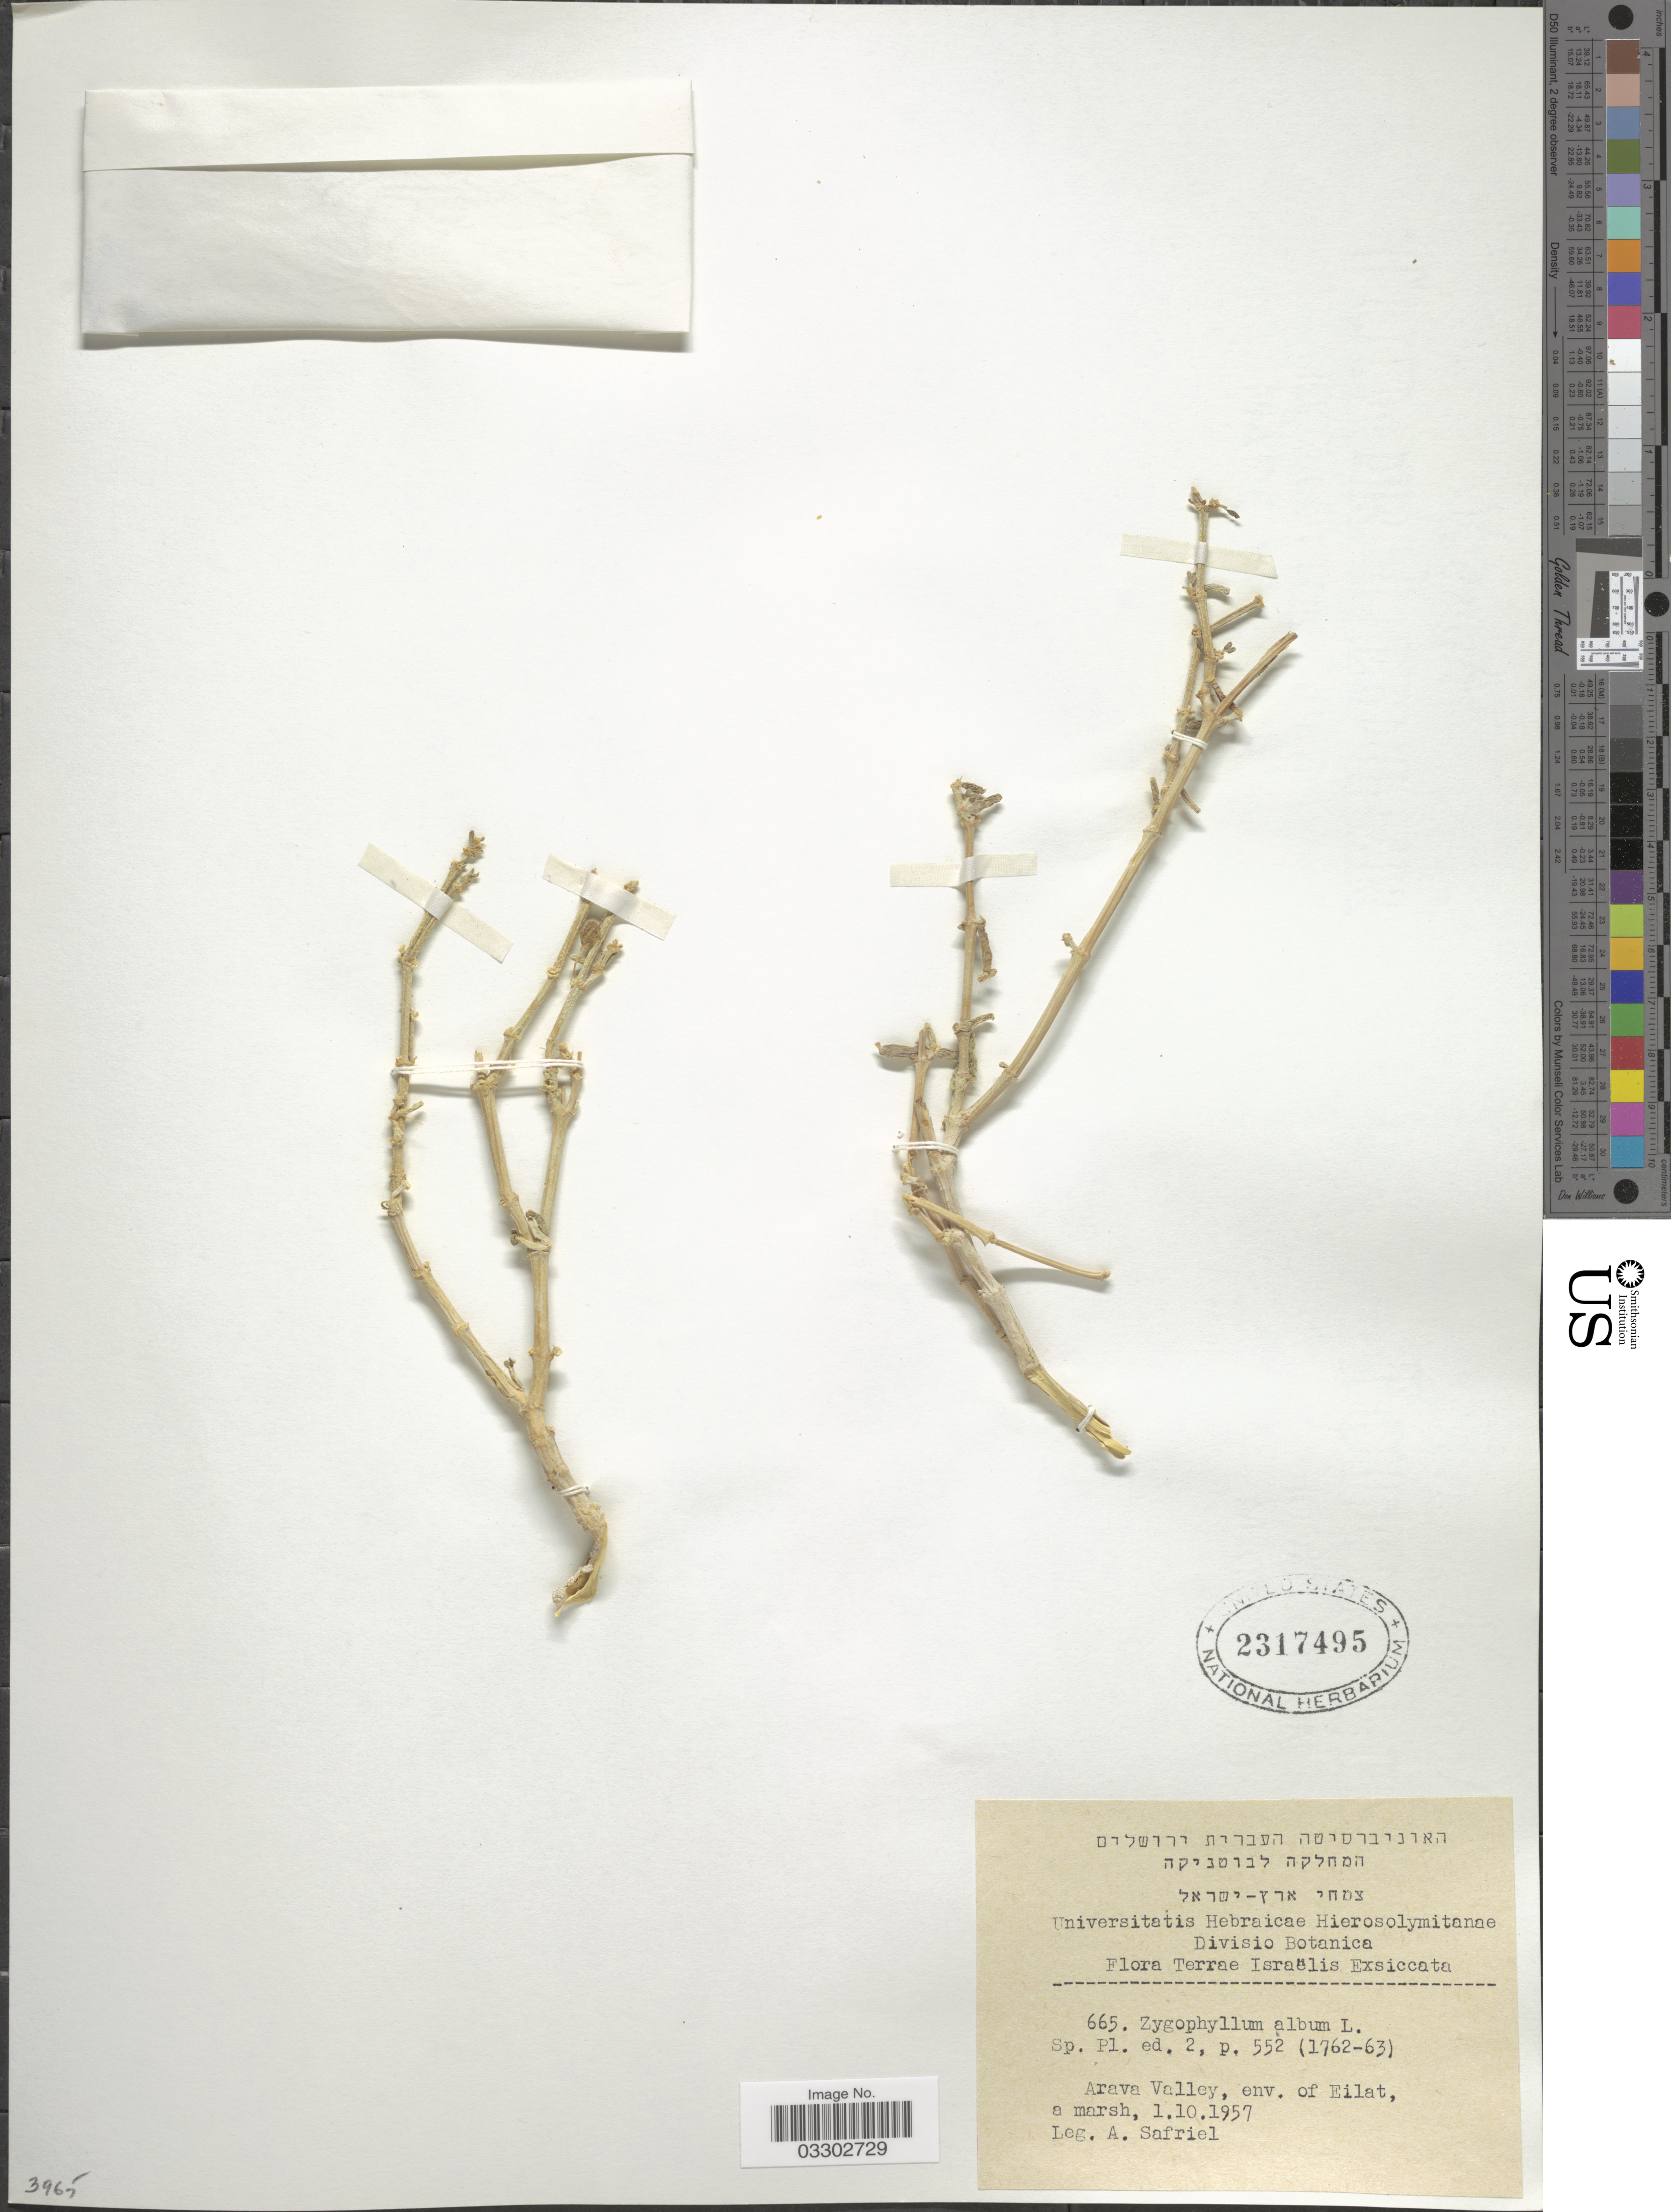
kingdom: Plantae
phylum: Tracheophyta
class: Magnoliopsida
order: Zygophyllales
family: Zygophyllaceae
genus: Zygophyllum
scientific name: Zygophyllum album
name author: L. f.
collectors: A. Safriel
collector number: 665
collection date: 1957-10-01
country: Israel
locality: Terrae Israëlis. Arava Valley, env. of Eilat.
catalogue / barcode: US 2317495